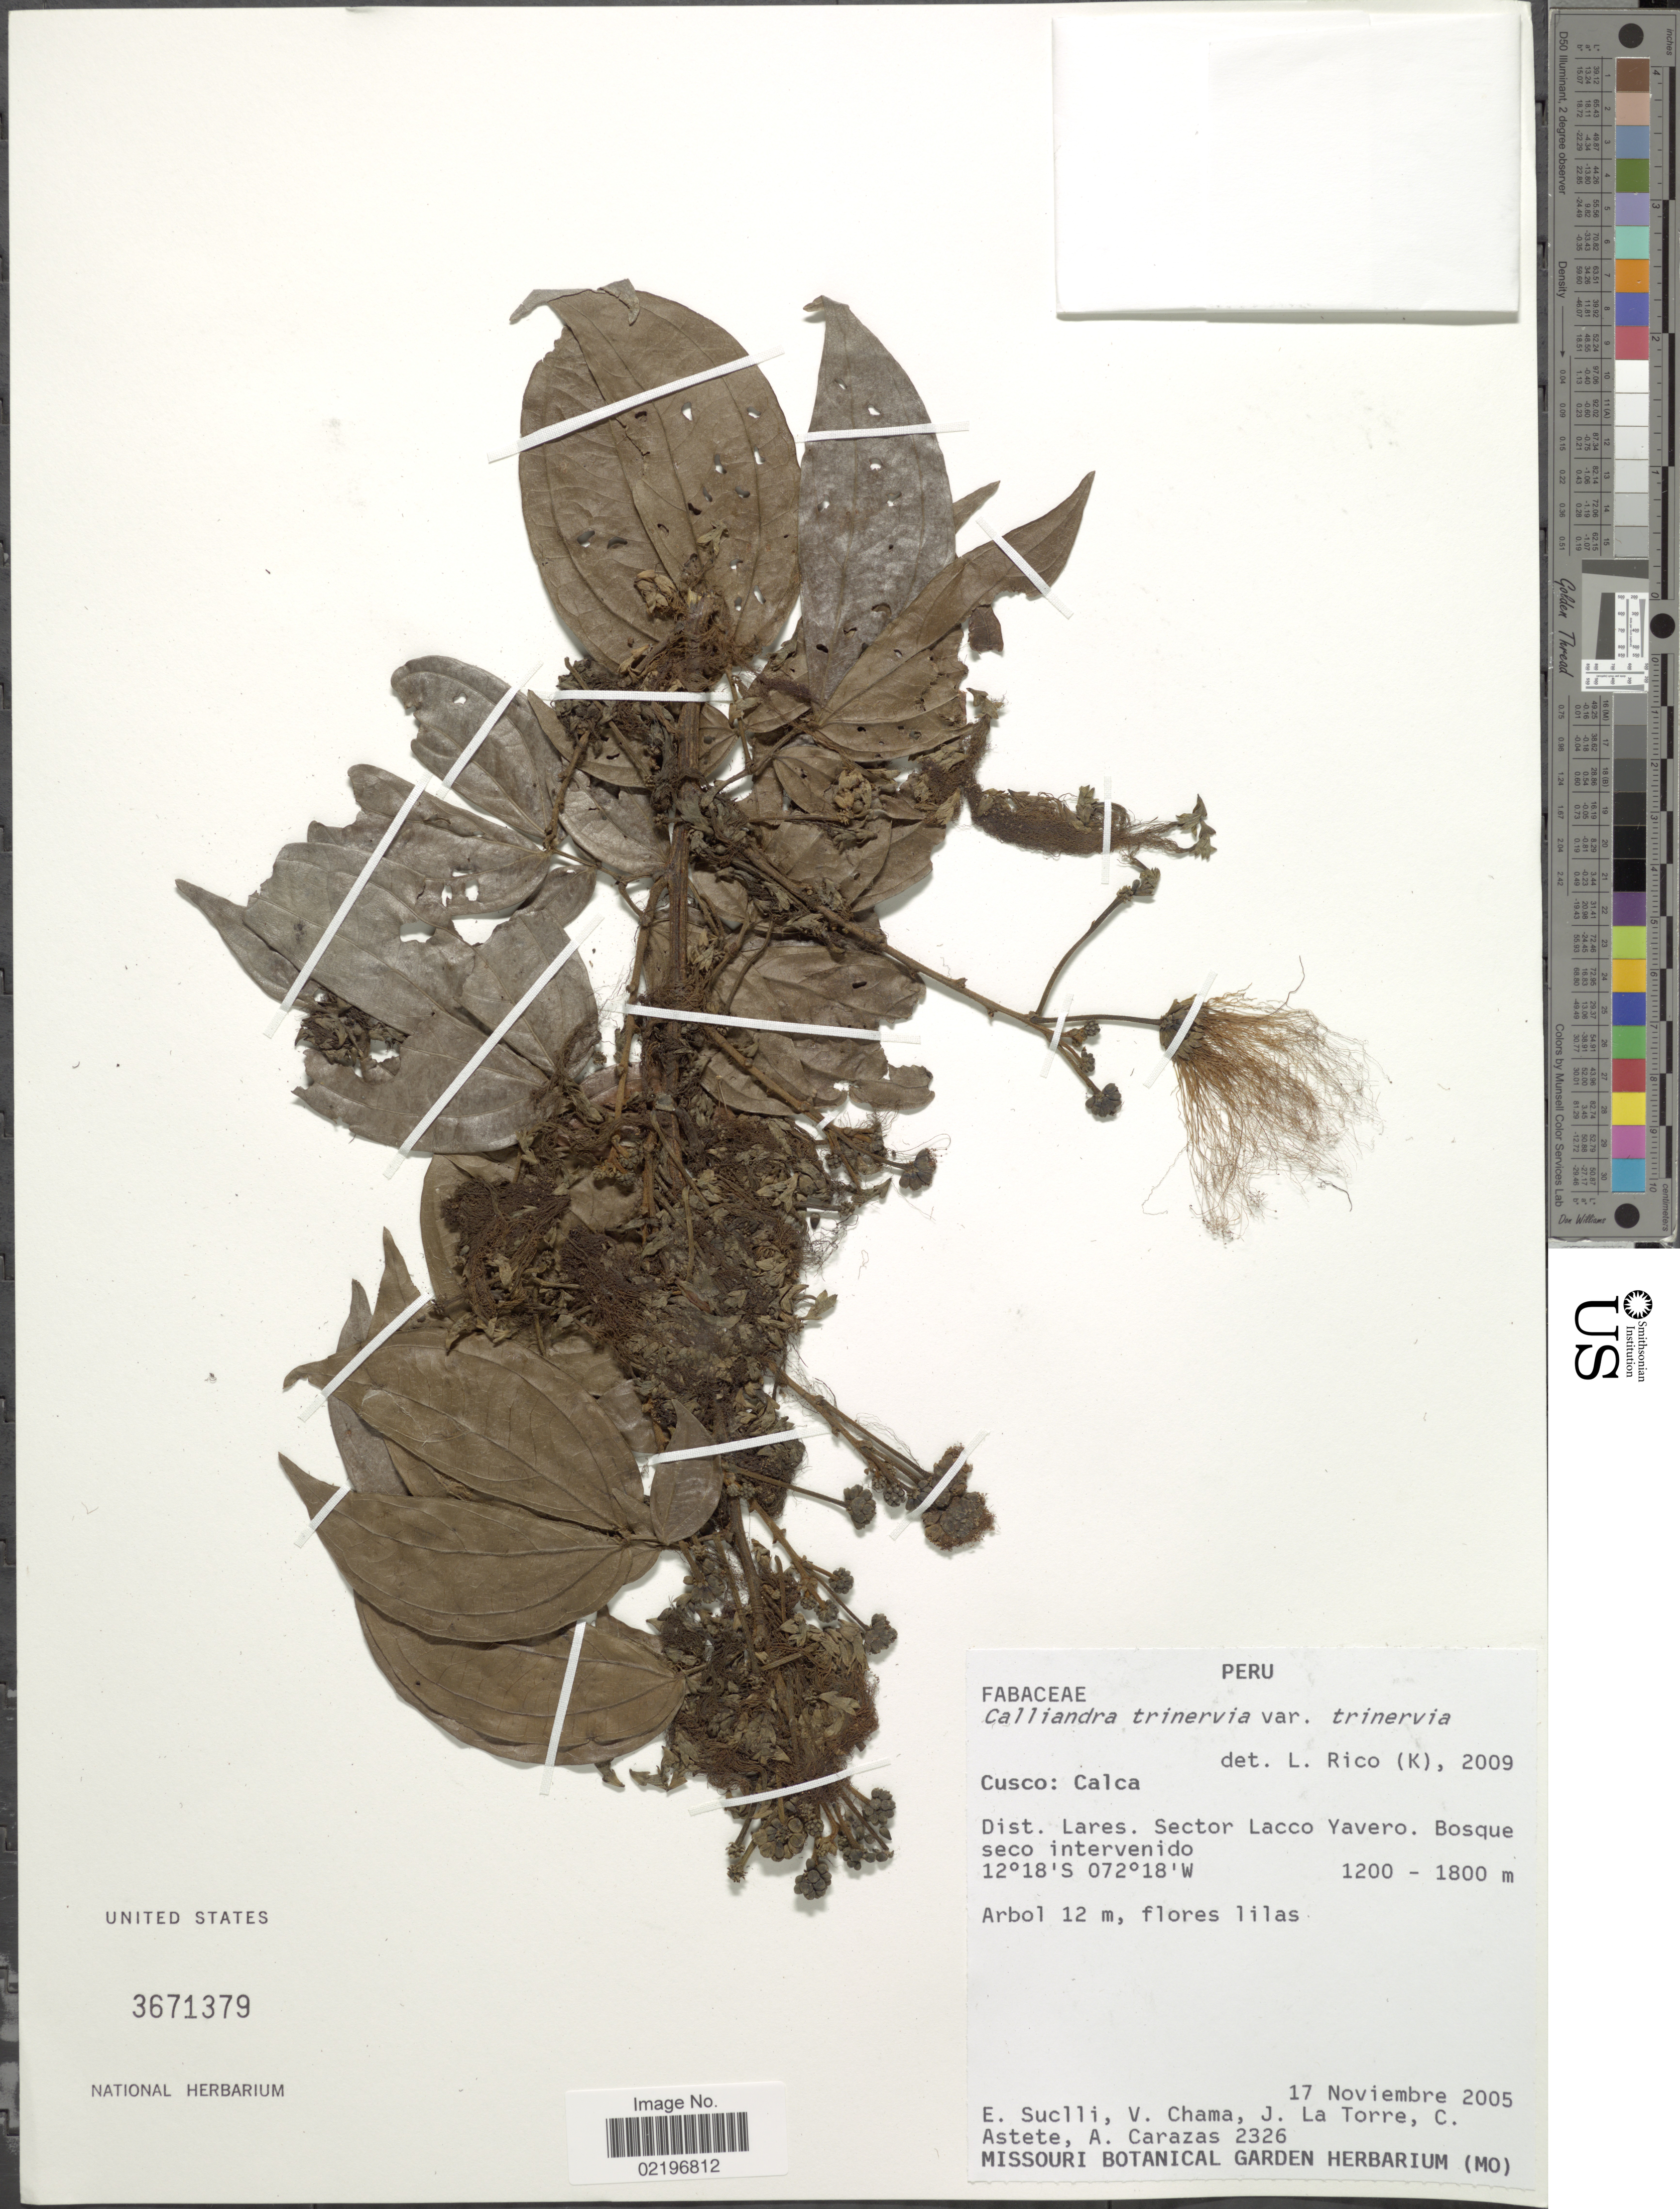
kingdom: Plantae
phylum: Tracheophyta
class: Magnoliopsida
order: Fabales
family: Fabaceae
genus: Calliandra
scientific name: Calliandra trinervia var. trinervia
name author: Benth.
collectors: E. Suclli, V. Chama, J. La Torre, C. Astete & A. Carazas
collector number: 2326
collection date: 2005-11-17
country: Peru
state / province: Cusco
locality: Calca. Dist. Lares. Sector Lacco Yavero. Bosque seco intervenido.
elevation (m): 1200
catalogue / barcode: US 3671379